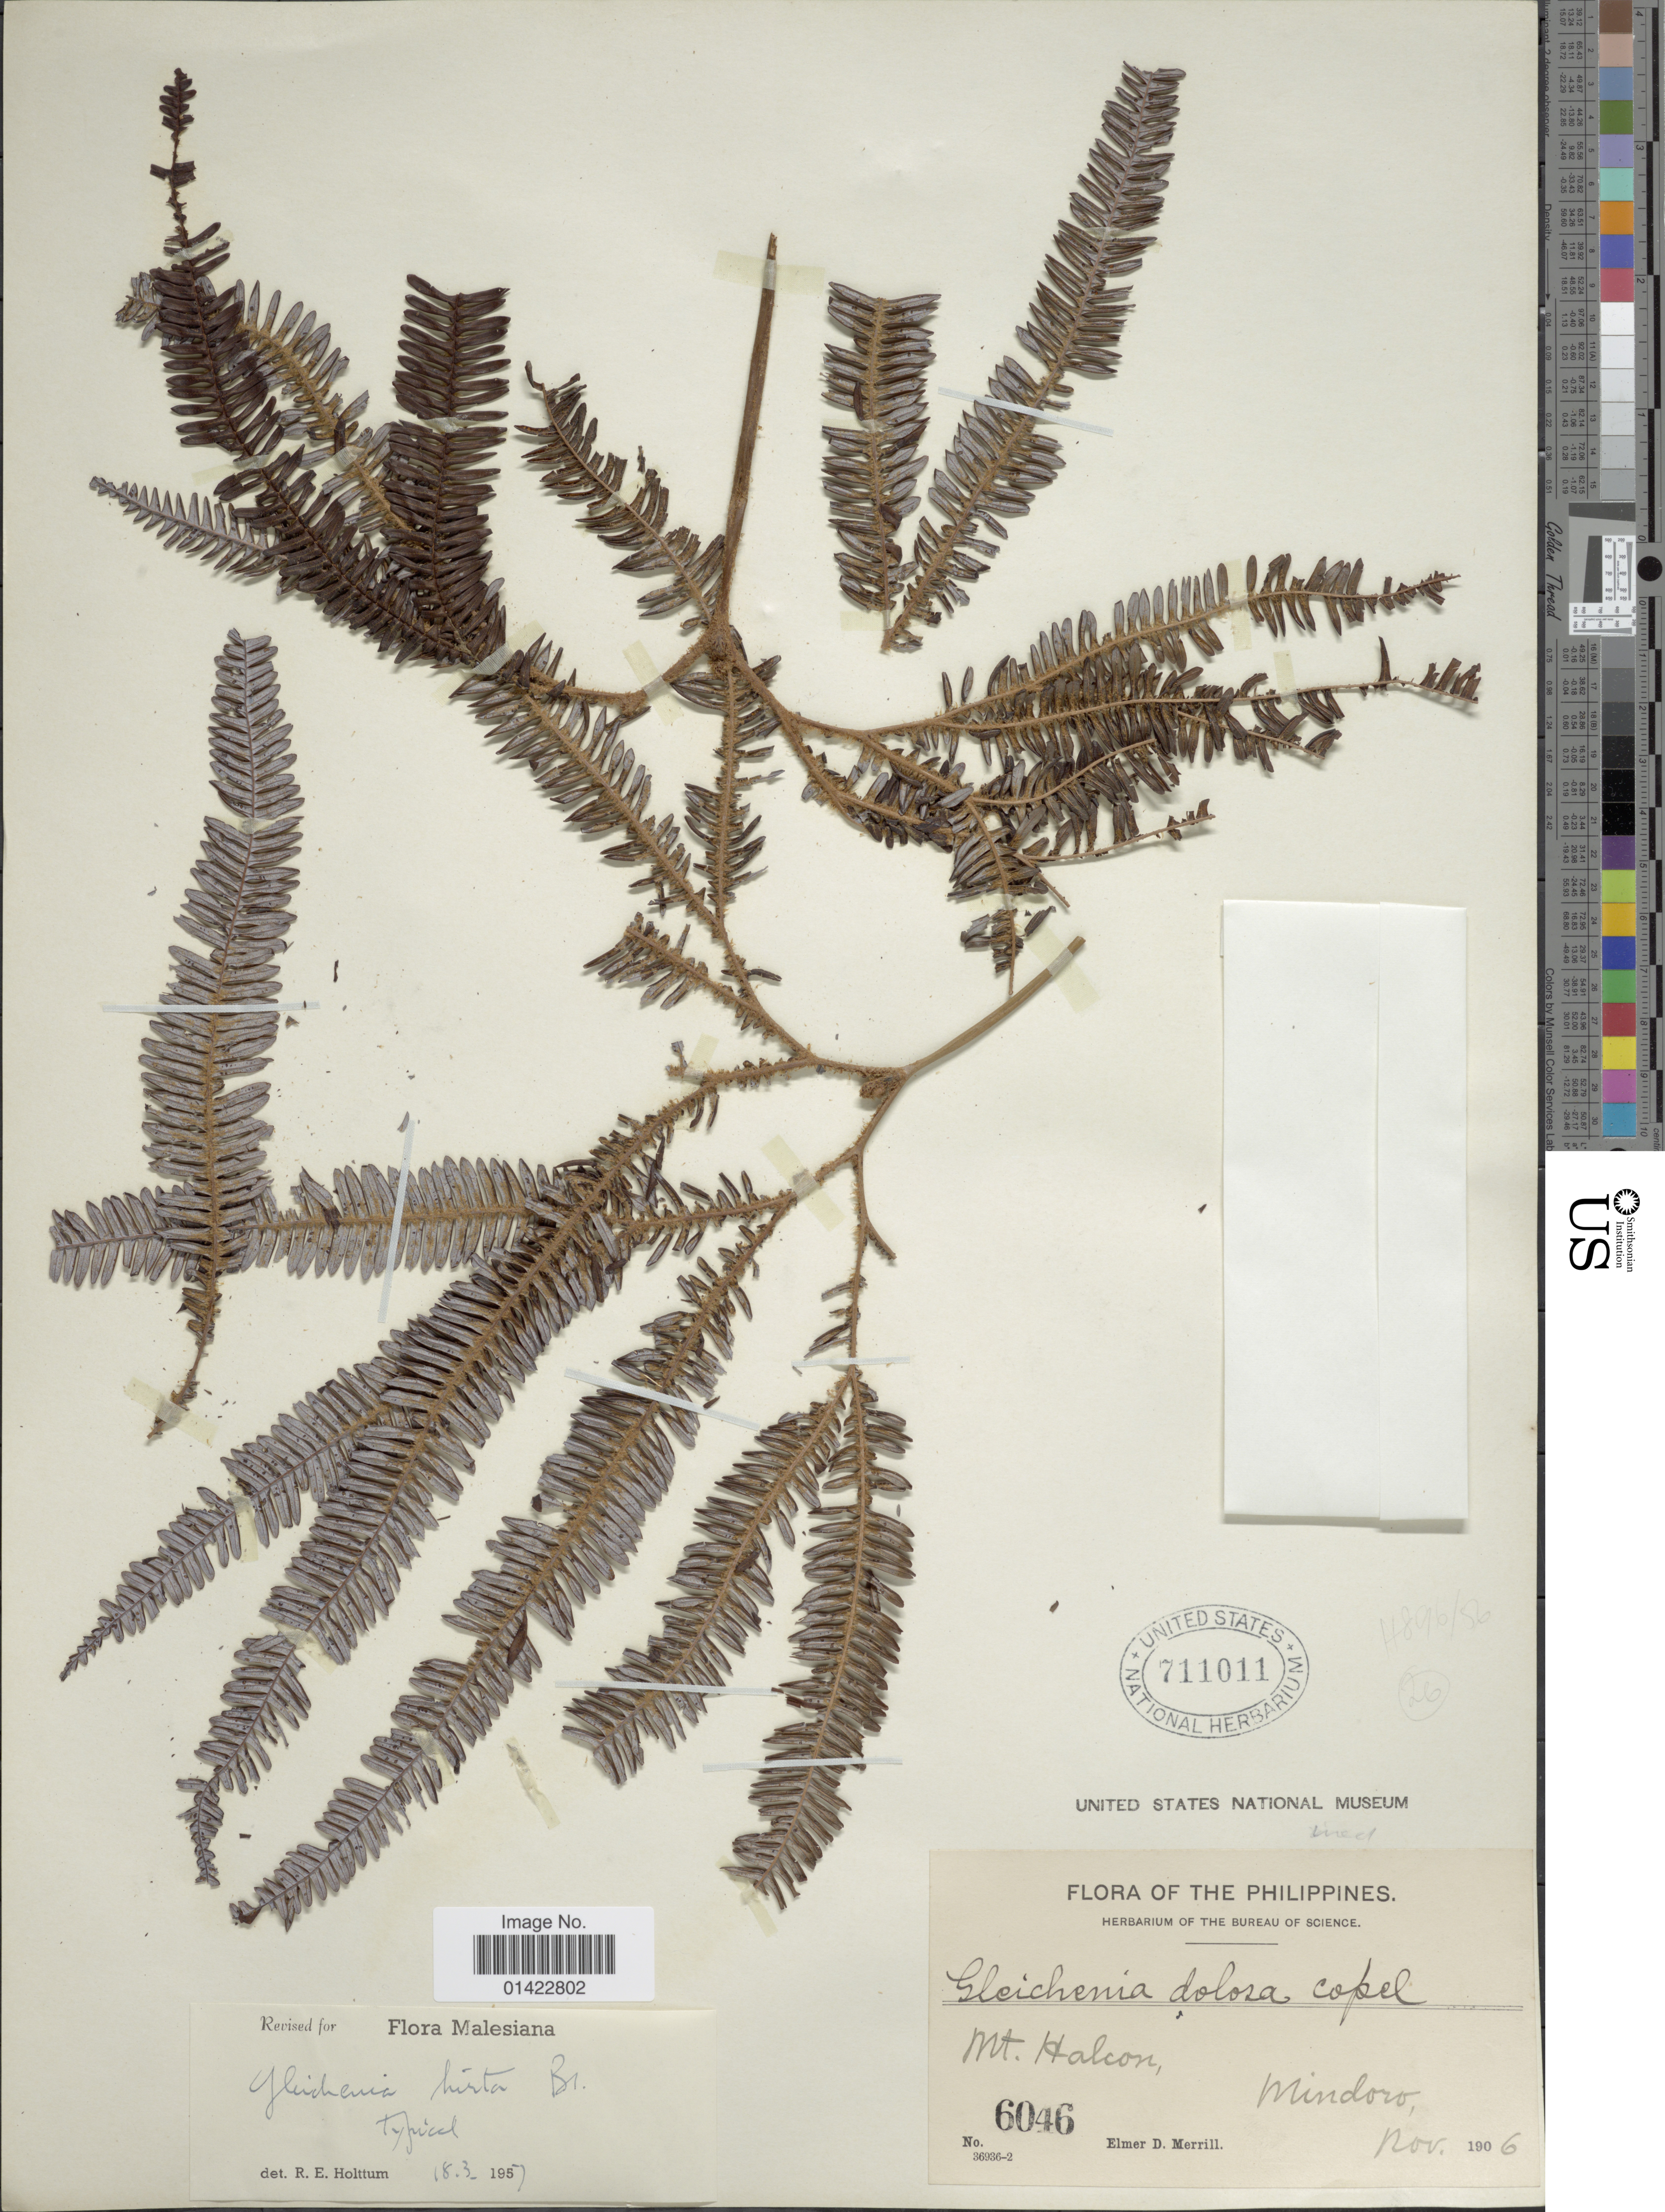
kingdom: Plantae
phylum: Tracheophyta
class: Polypodiopsida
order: Gleicheniales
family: Gleicheniaceae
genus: Sticherus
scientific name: Sticherus hirtus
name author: (Blume) Ching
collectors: E. D. Merrill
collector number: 6046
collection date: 1906-11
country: Philippines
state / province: Mimaropa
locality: Mt. Halcon.Mindoro.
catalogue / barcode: US 711011